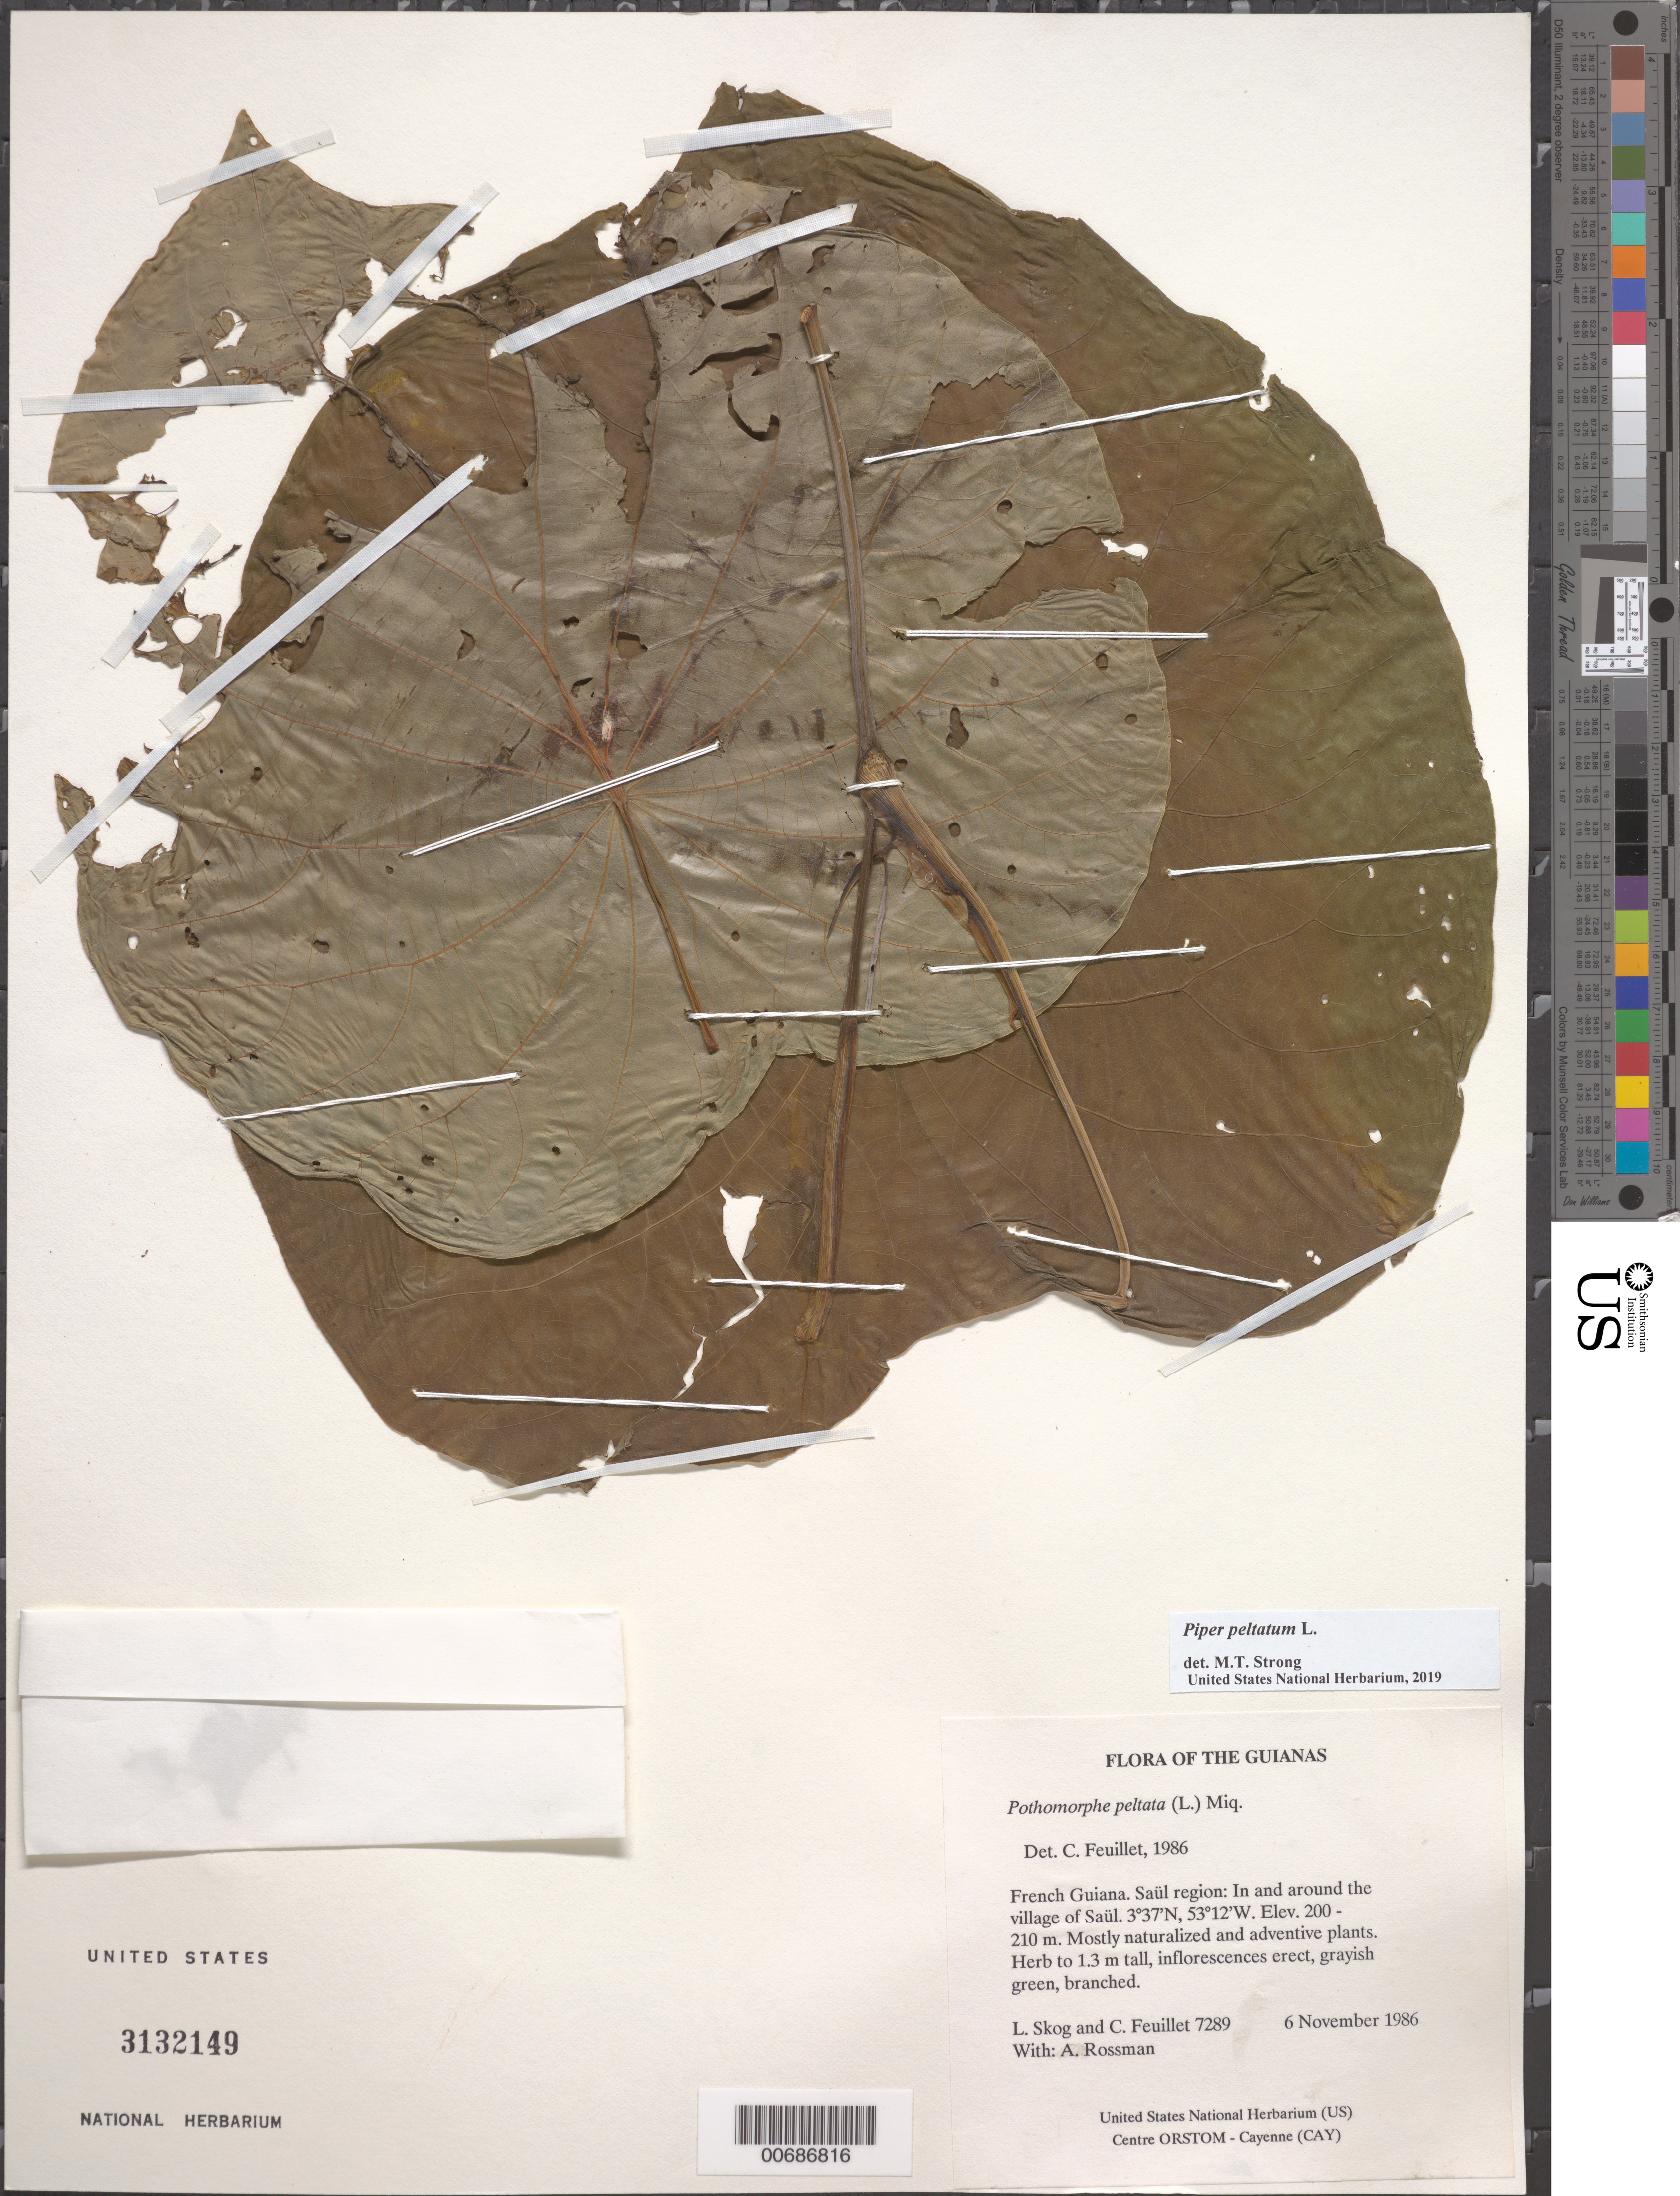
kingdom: Plantae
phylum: Tracheophyta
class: Magnoliopsida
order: Piperales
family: Piperaceae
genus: Piper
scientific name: Piper peltatum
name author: L.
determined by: Strong, M. T., (US), Smithsonian Institution - National Museum of Natural History (UNITED STATES)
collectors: L. E. Skog, C. Feuillet & A. Rossman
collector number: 7289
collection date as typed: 6 November 1986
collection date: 1986-11-06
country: French Guiana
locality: Saül. In and around the village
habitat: Mostly naturalized and adventive plants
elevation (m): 200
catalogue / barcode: US 3132149